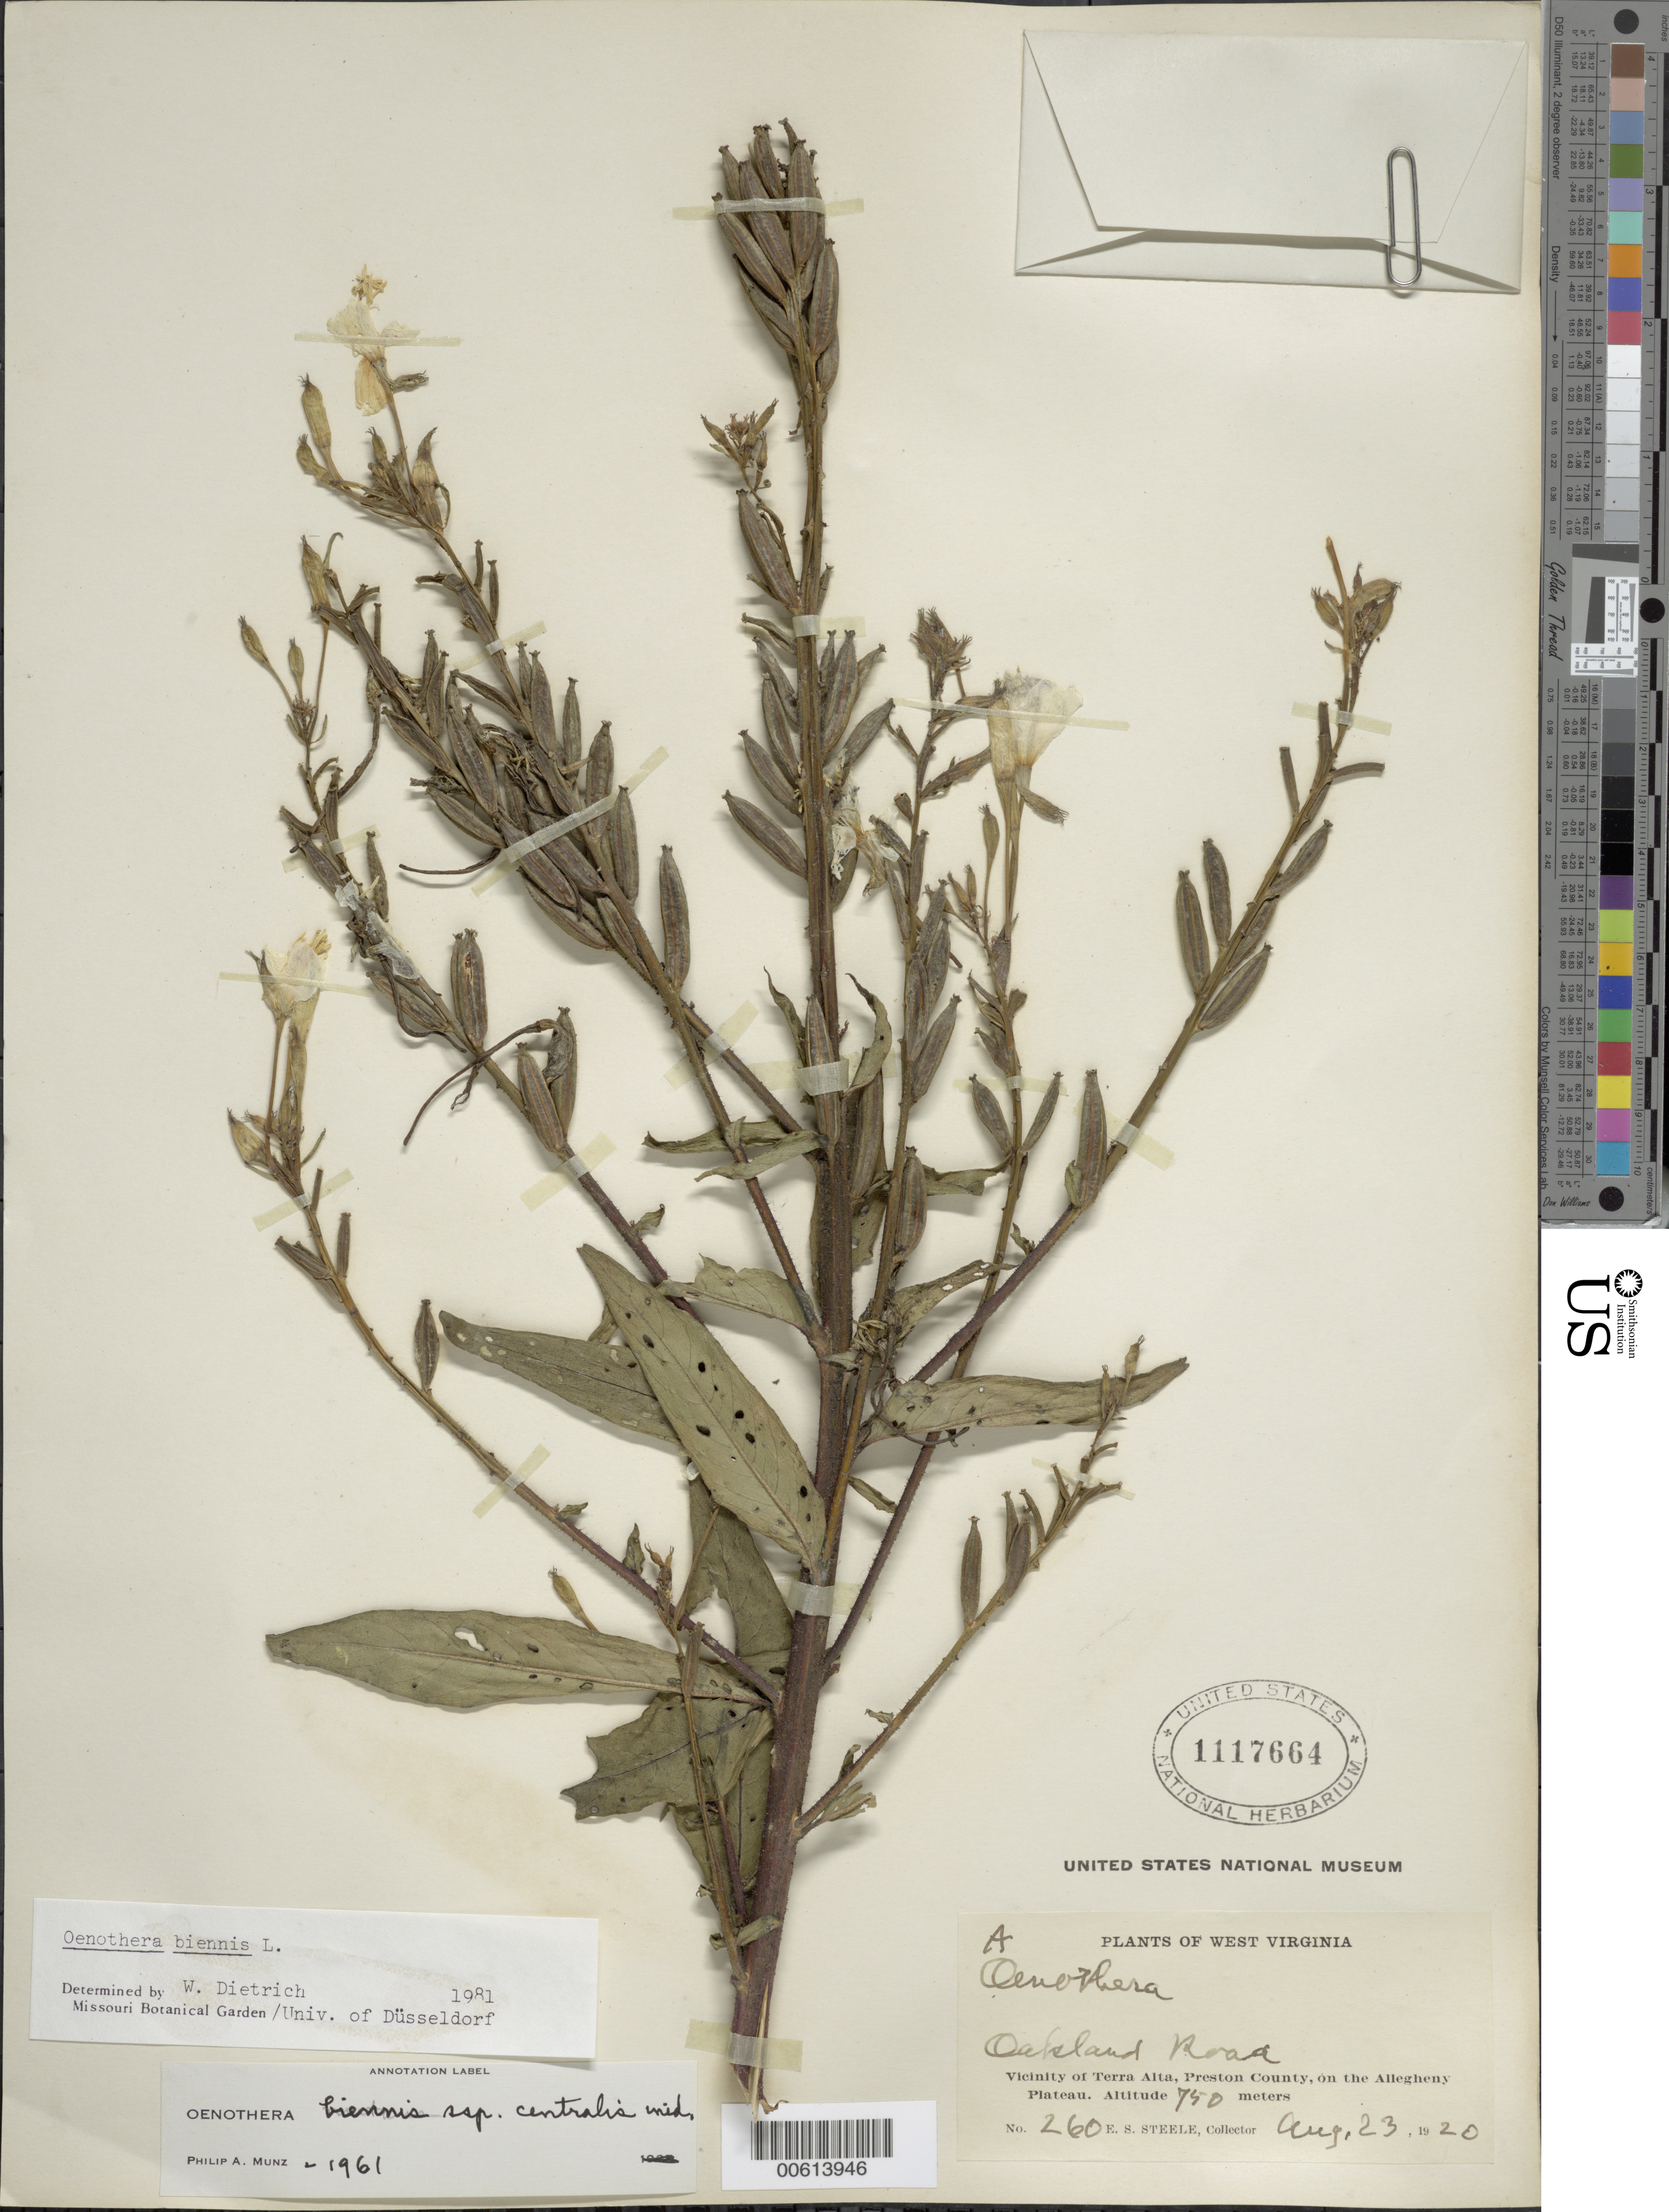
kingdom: Plantae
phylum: Tracheophyta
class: Magnoliopsida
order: Myrtales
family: Onagraceae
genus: Oenothera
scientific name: Oenothera biennis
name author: L.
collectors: E. Steele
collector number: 260A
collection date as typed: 23 Aug 1920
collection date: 1920-08-23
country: United States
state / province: West Virginia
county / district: Preston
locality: Terra Alta, on the Allegheny Plateau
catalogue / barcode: US 1117664